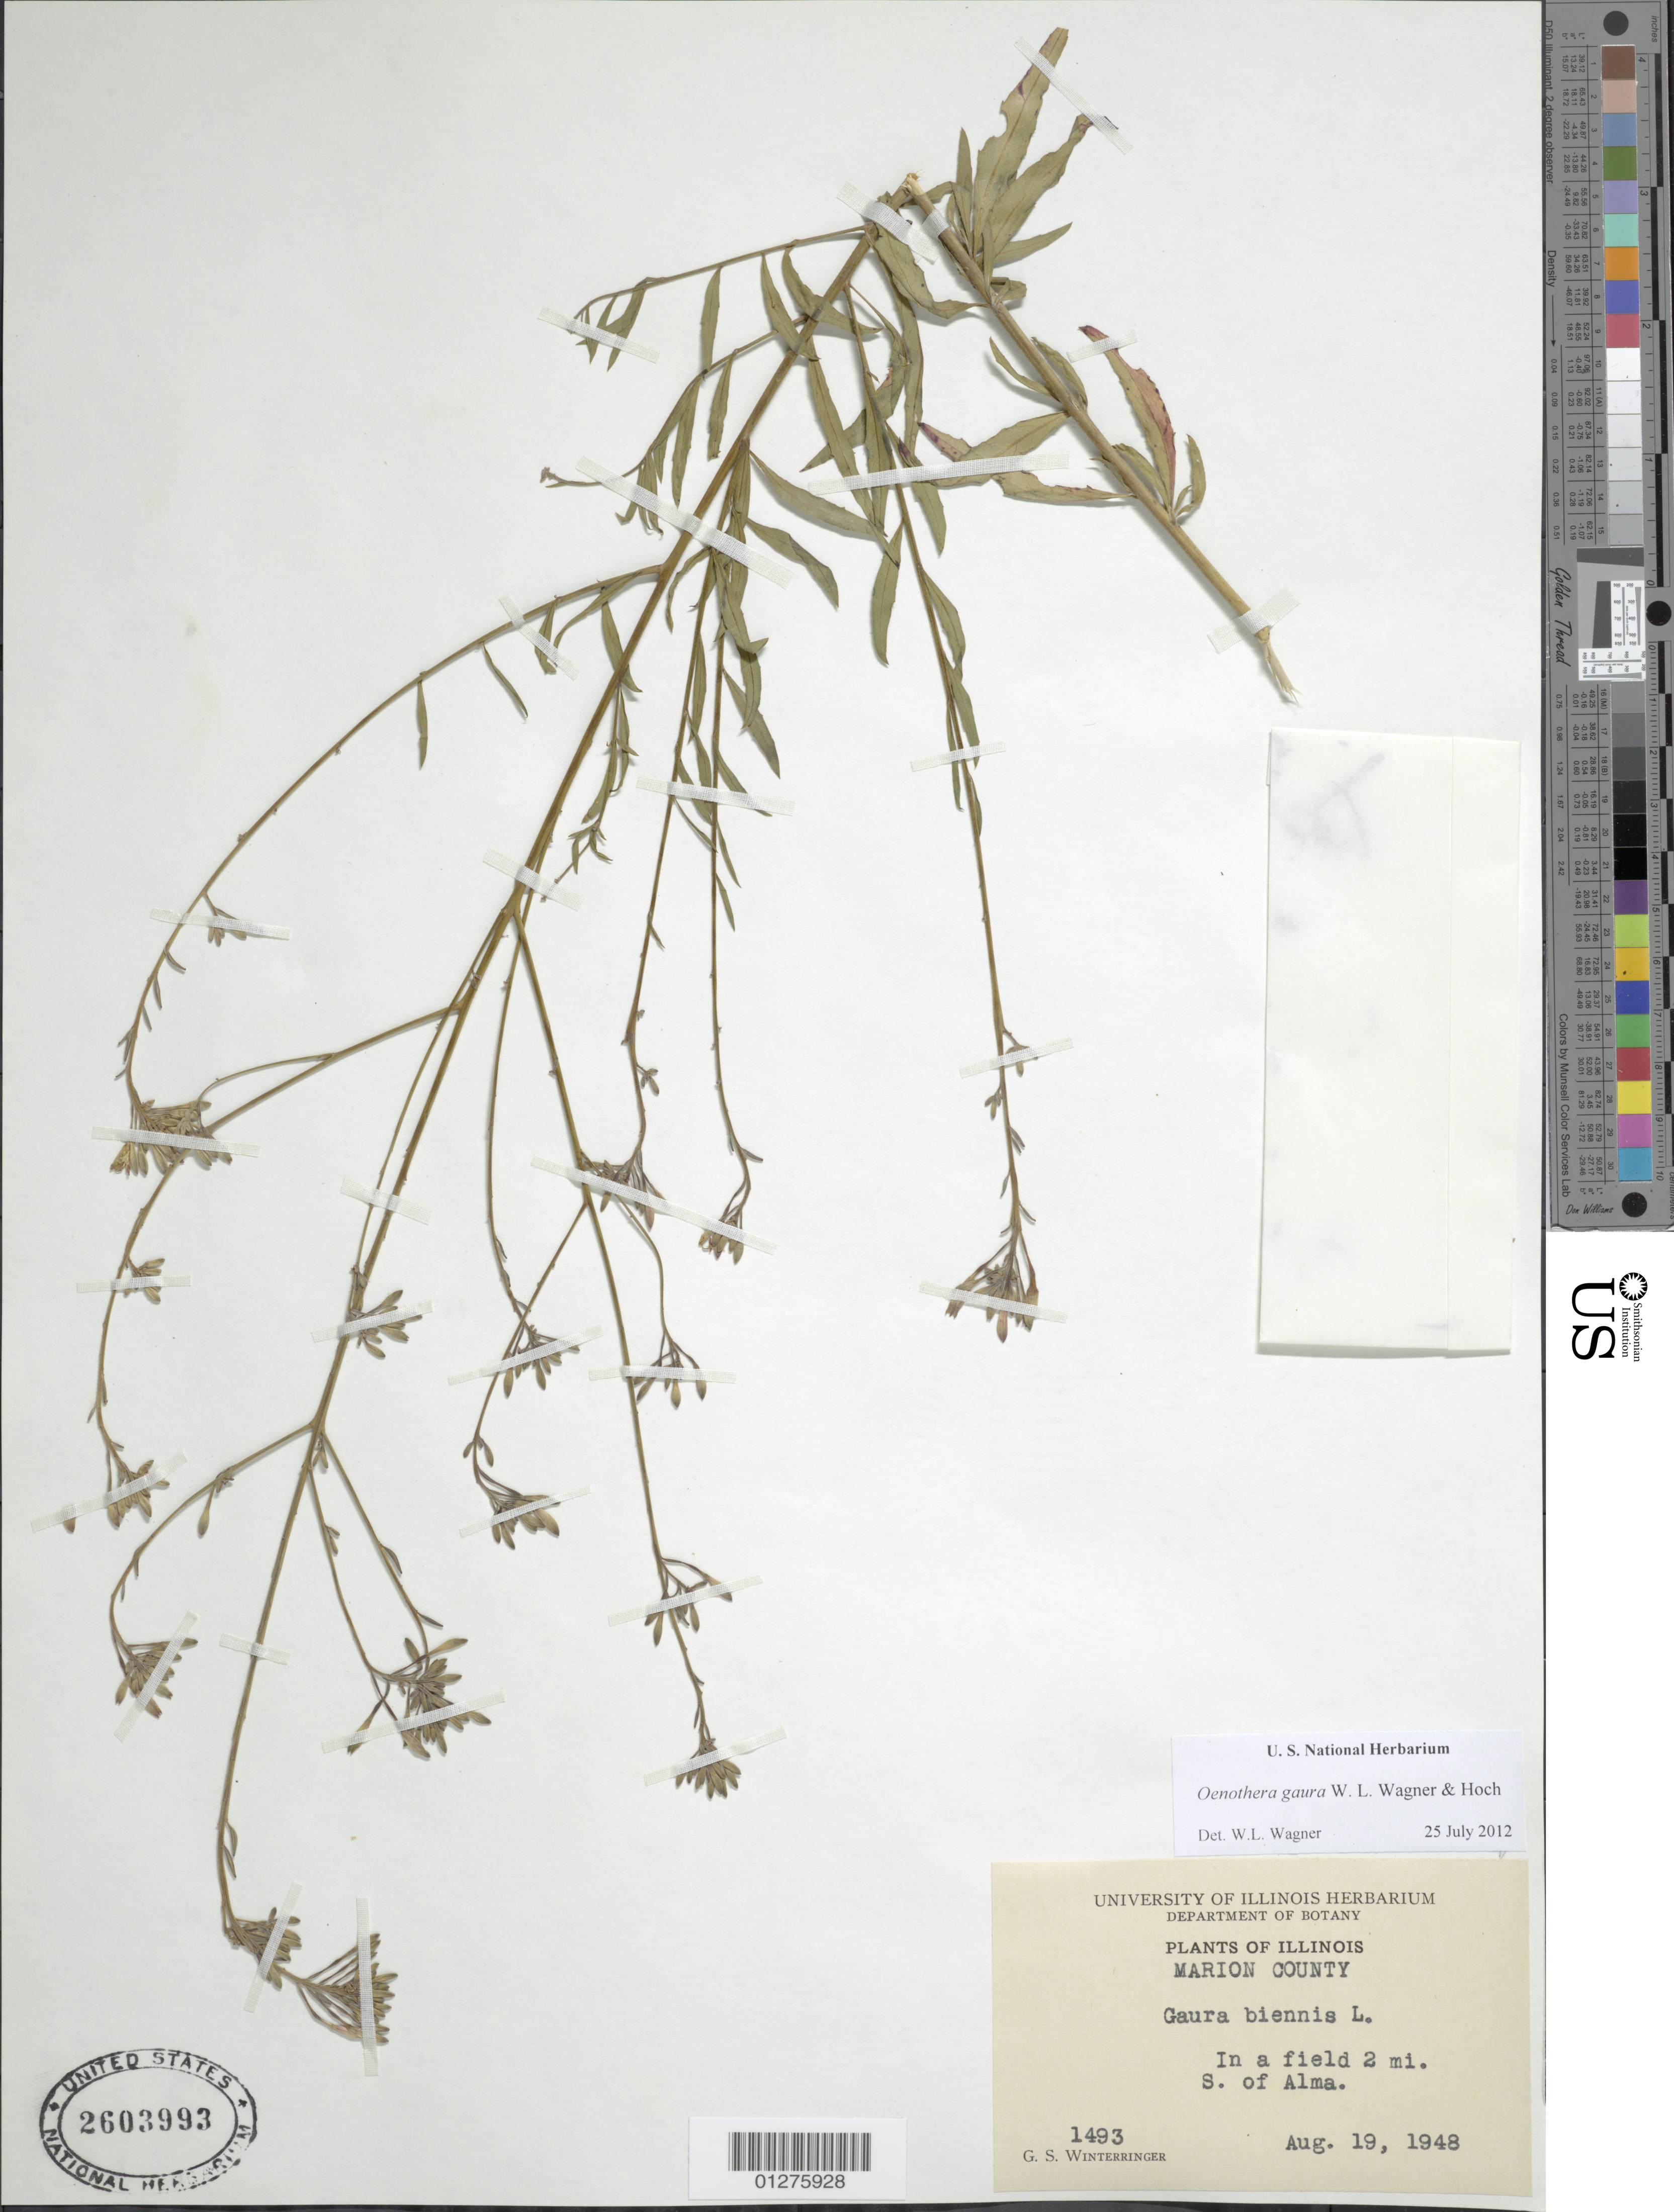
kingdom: Plantae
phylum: Tracheophyta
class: Magnoliopsida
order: Myrtales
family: Onagraceae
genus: Oenothera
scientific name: Oenothera gaura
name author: W.L. Wagner & Hoch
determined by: Wagner, W. L., (BOT), Smithsonian Institution - National Museum of Natural History (UNITED STATES)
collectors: G. Winterringer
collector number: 1493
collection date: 1948-08-19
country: United States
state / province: Illinois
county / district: Marion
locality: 2 mi. S. of Alma.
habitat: In a field.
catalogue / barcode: US 2603993